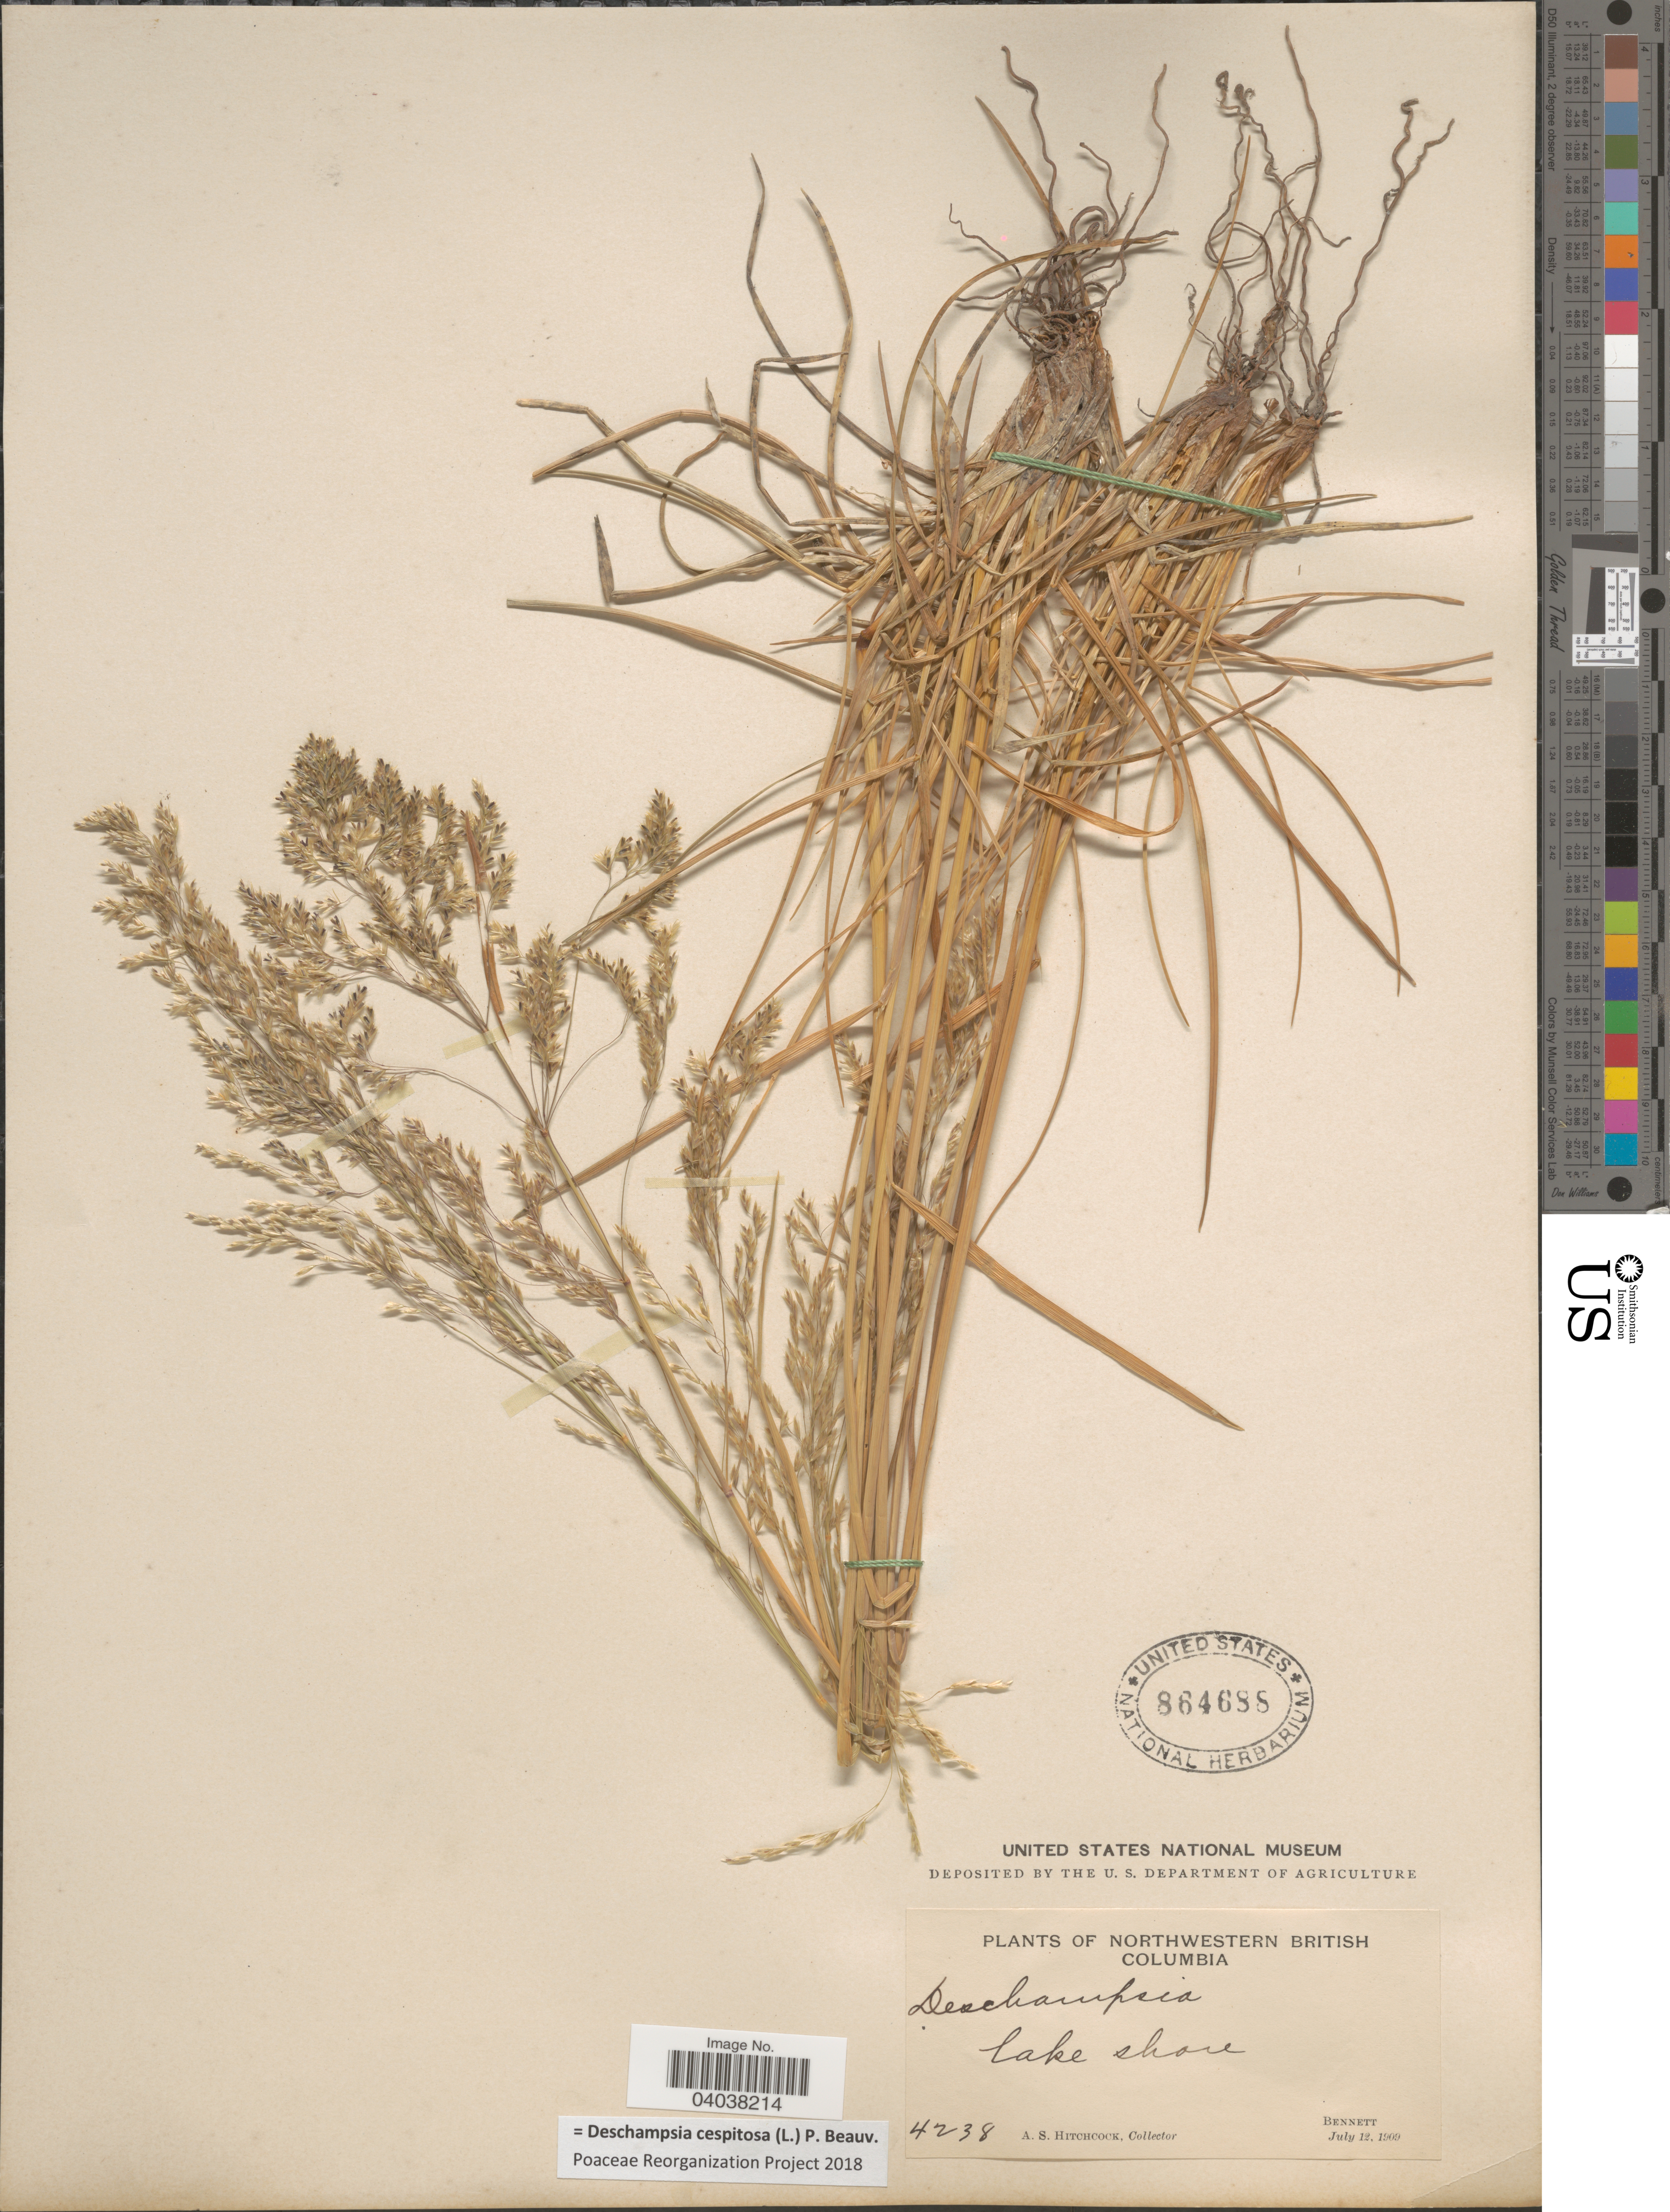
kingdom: Plantae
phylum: Tracheophyta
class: Liliopsida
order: Poales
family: Poaceae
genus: Deschampsia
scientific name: Deschampsia cespitosa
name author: (L.) P. Beauv.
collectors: A. S. Hitchcock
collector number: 4238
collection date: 1909-07-12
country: Canada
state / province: British Columbia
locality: Northwestern British Columbia. Lake shore. Bennett.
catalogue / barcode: US 864688